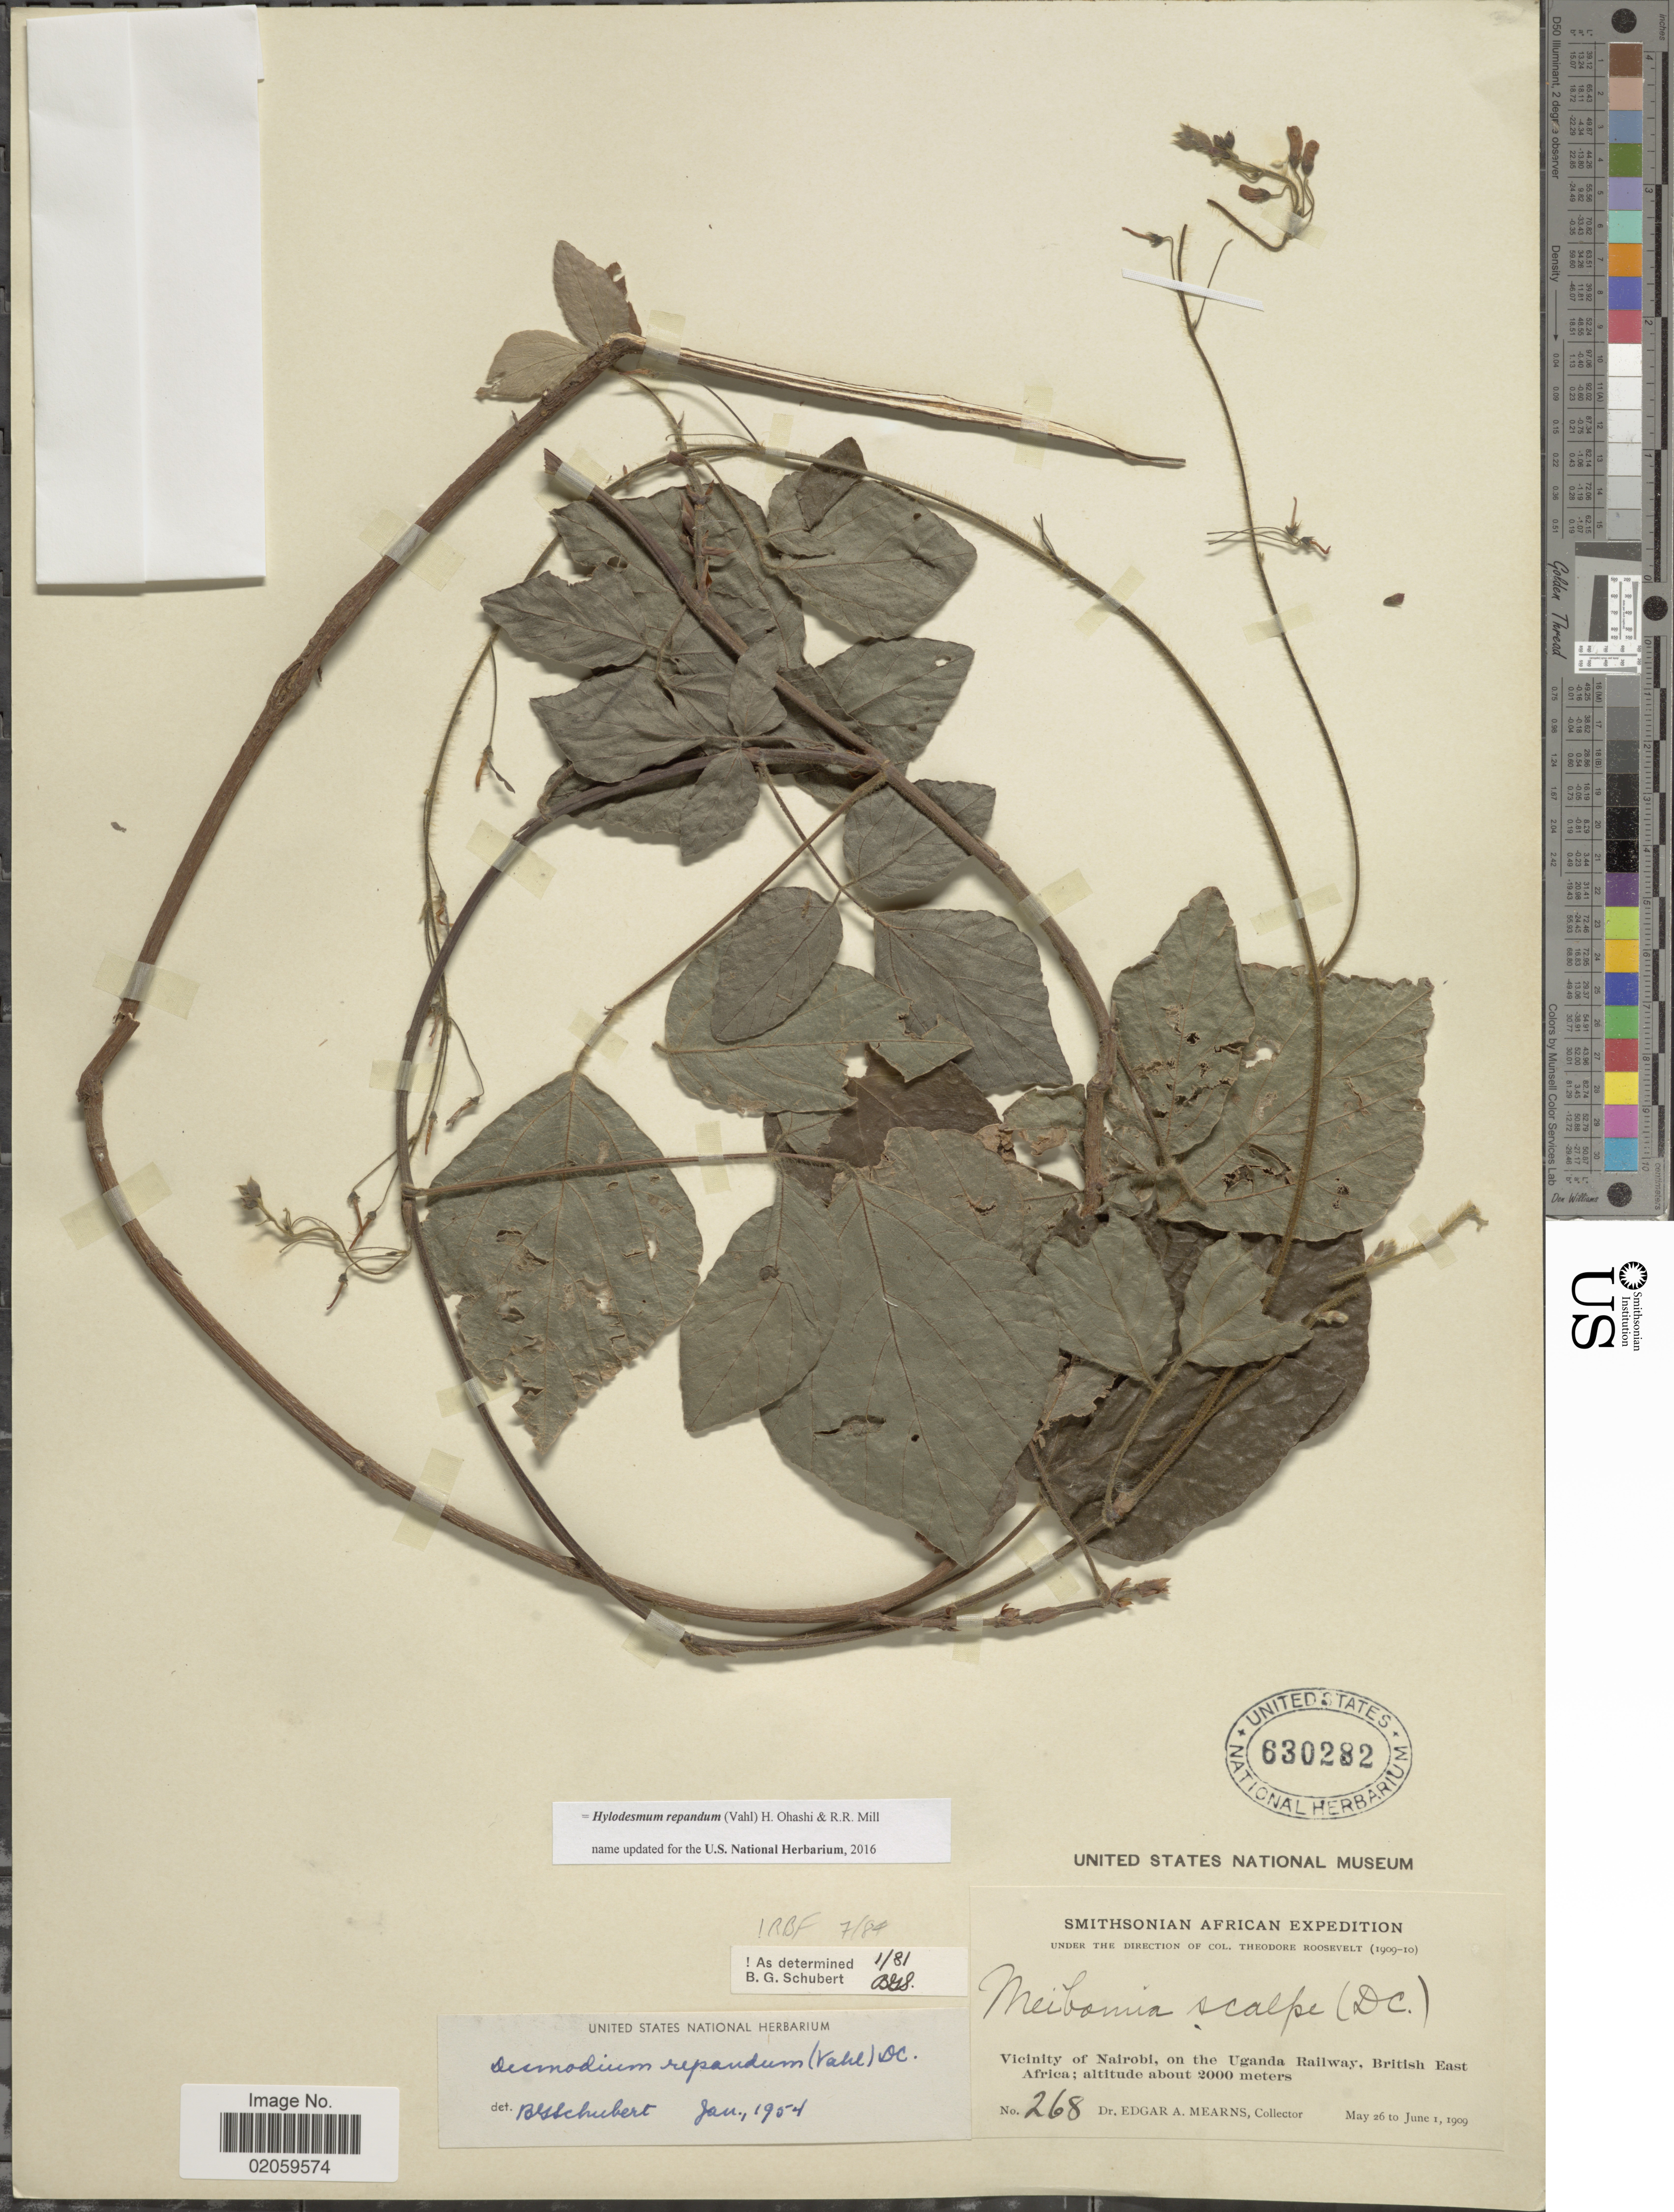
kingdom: Plantae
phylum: Tracheophyta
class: Magnoliopsida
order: Fabales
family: Fabaceae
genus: Hylodesmum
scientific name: Hylodesmum repandum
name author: (Vahl) H. Ohashi & R.R. Mill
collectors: E. A. Mearns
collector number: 268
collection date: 1909-05-26/1909-06-01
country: Kenya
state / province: Nairobi Area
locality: On the Uganda Railway, British East Africa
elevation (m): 2000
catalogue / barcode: US 630282